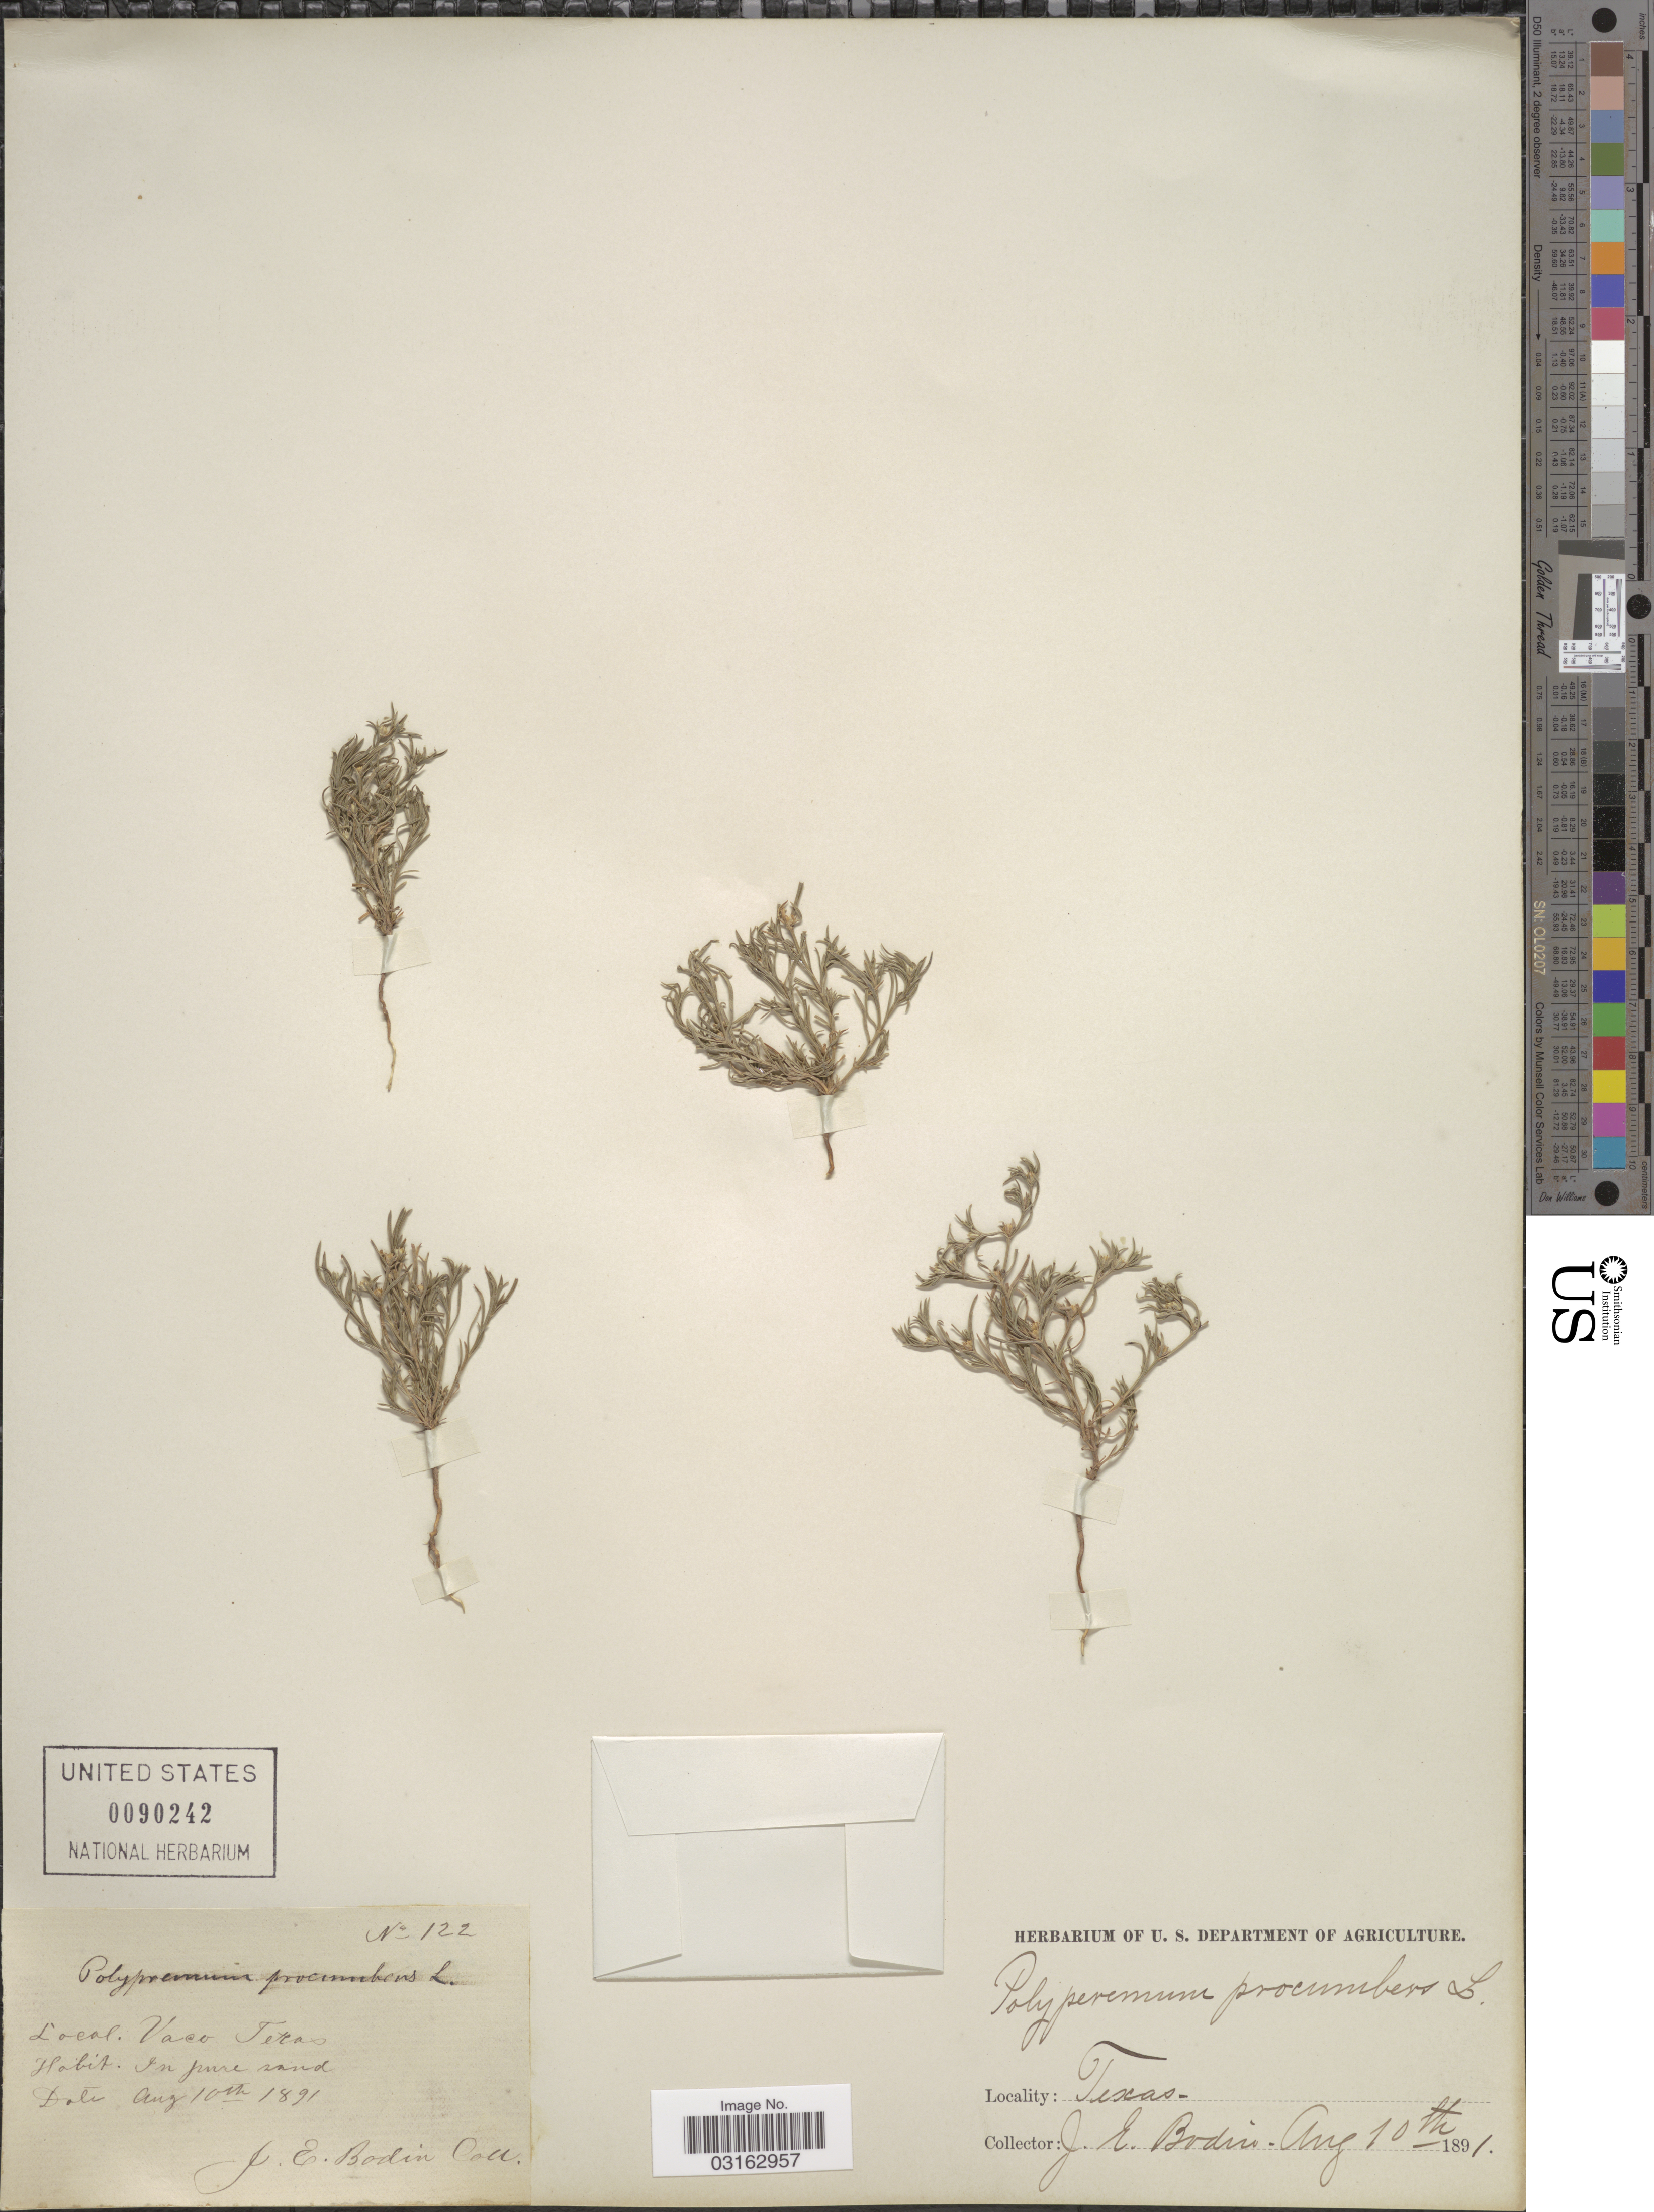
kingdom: Plantae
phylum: Tracheophyta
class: Magnoliopsida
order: Lamiales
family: Tetrachondraceae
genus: Polypremum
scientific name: Polypremum procumbens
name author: L.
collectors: J. E. Bodin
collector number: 122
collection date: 1891-08-10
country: United States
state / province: Texas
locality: Vaco Texas.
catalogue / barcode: US 90242